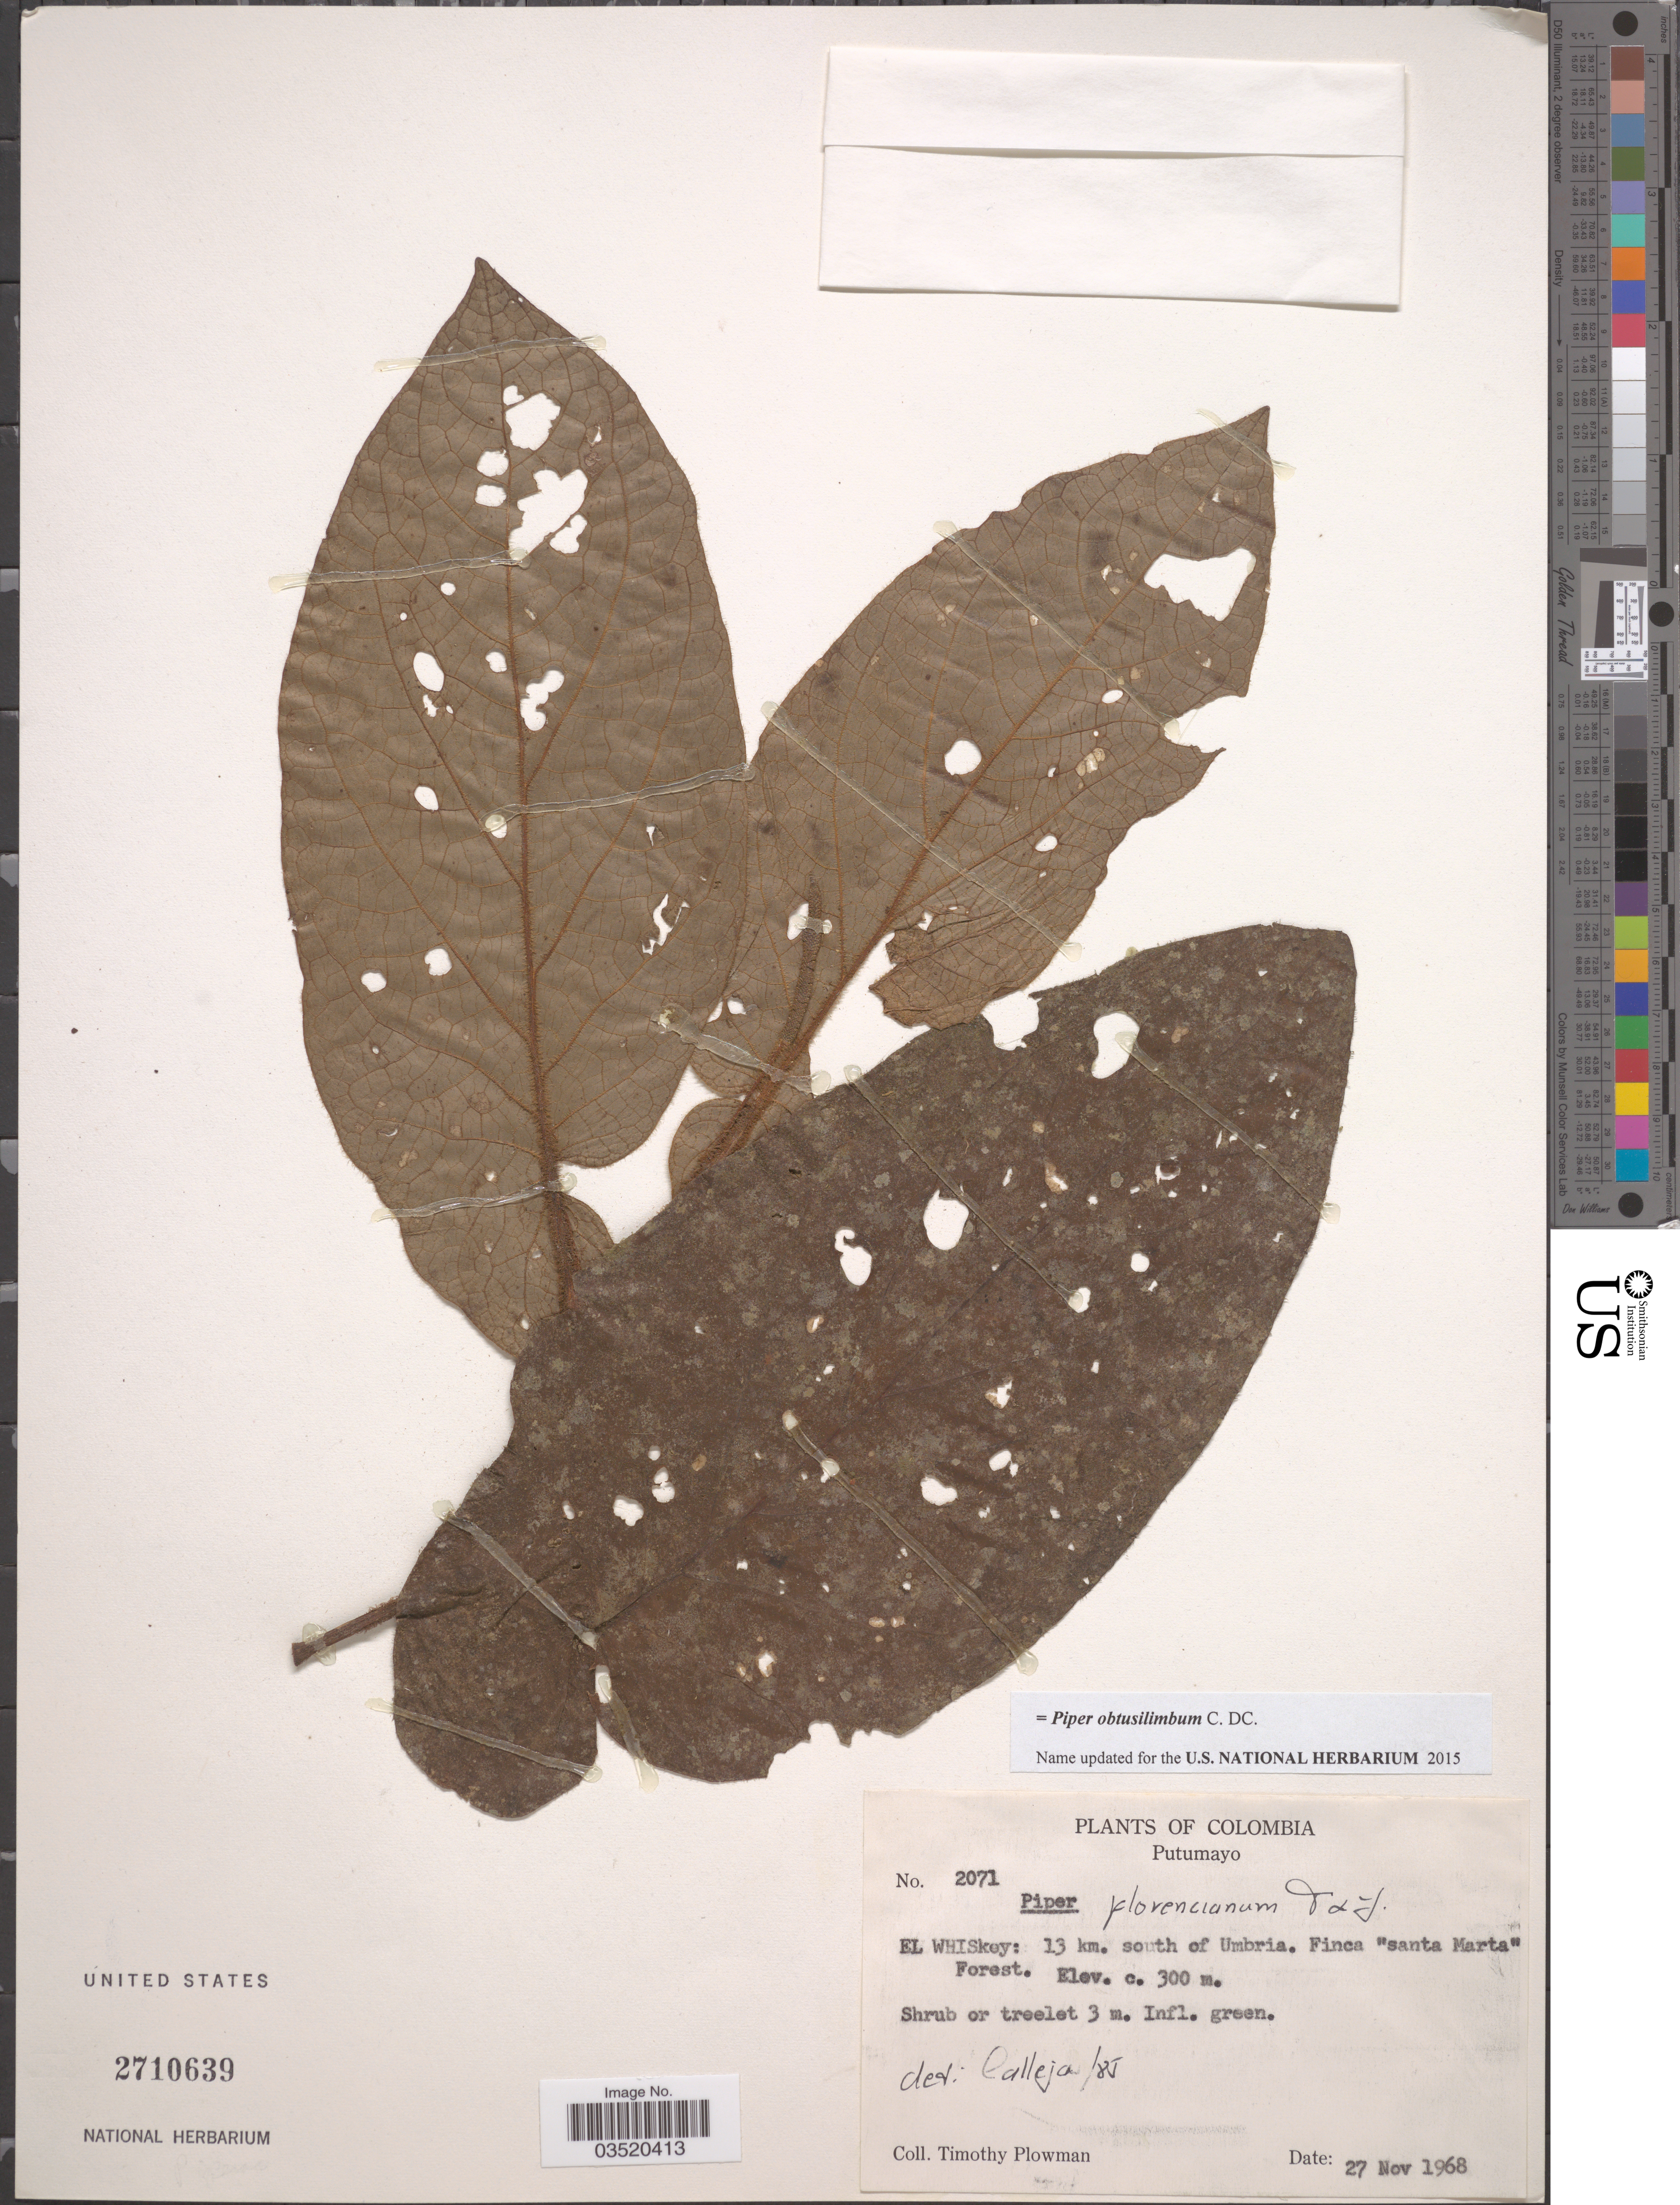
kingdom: Plantae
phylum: Tracheophyta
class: Magnoliopsida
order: Piperales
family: Piperaceae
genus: Piper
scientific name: Piper obtusilimbum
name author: C. DC.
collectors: T. Plowman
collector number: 2071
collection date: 1968-11-27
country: Colombia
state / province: Putumayo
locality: El Whiskey: 13 km. south of Umbria. Finca "Santa Marta" Forest.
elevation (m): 300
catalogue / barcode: US 2710639